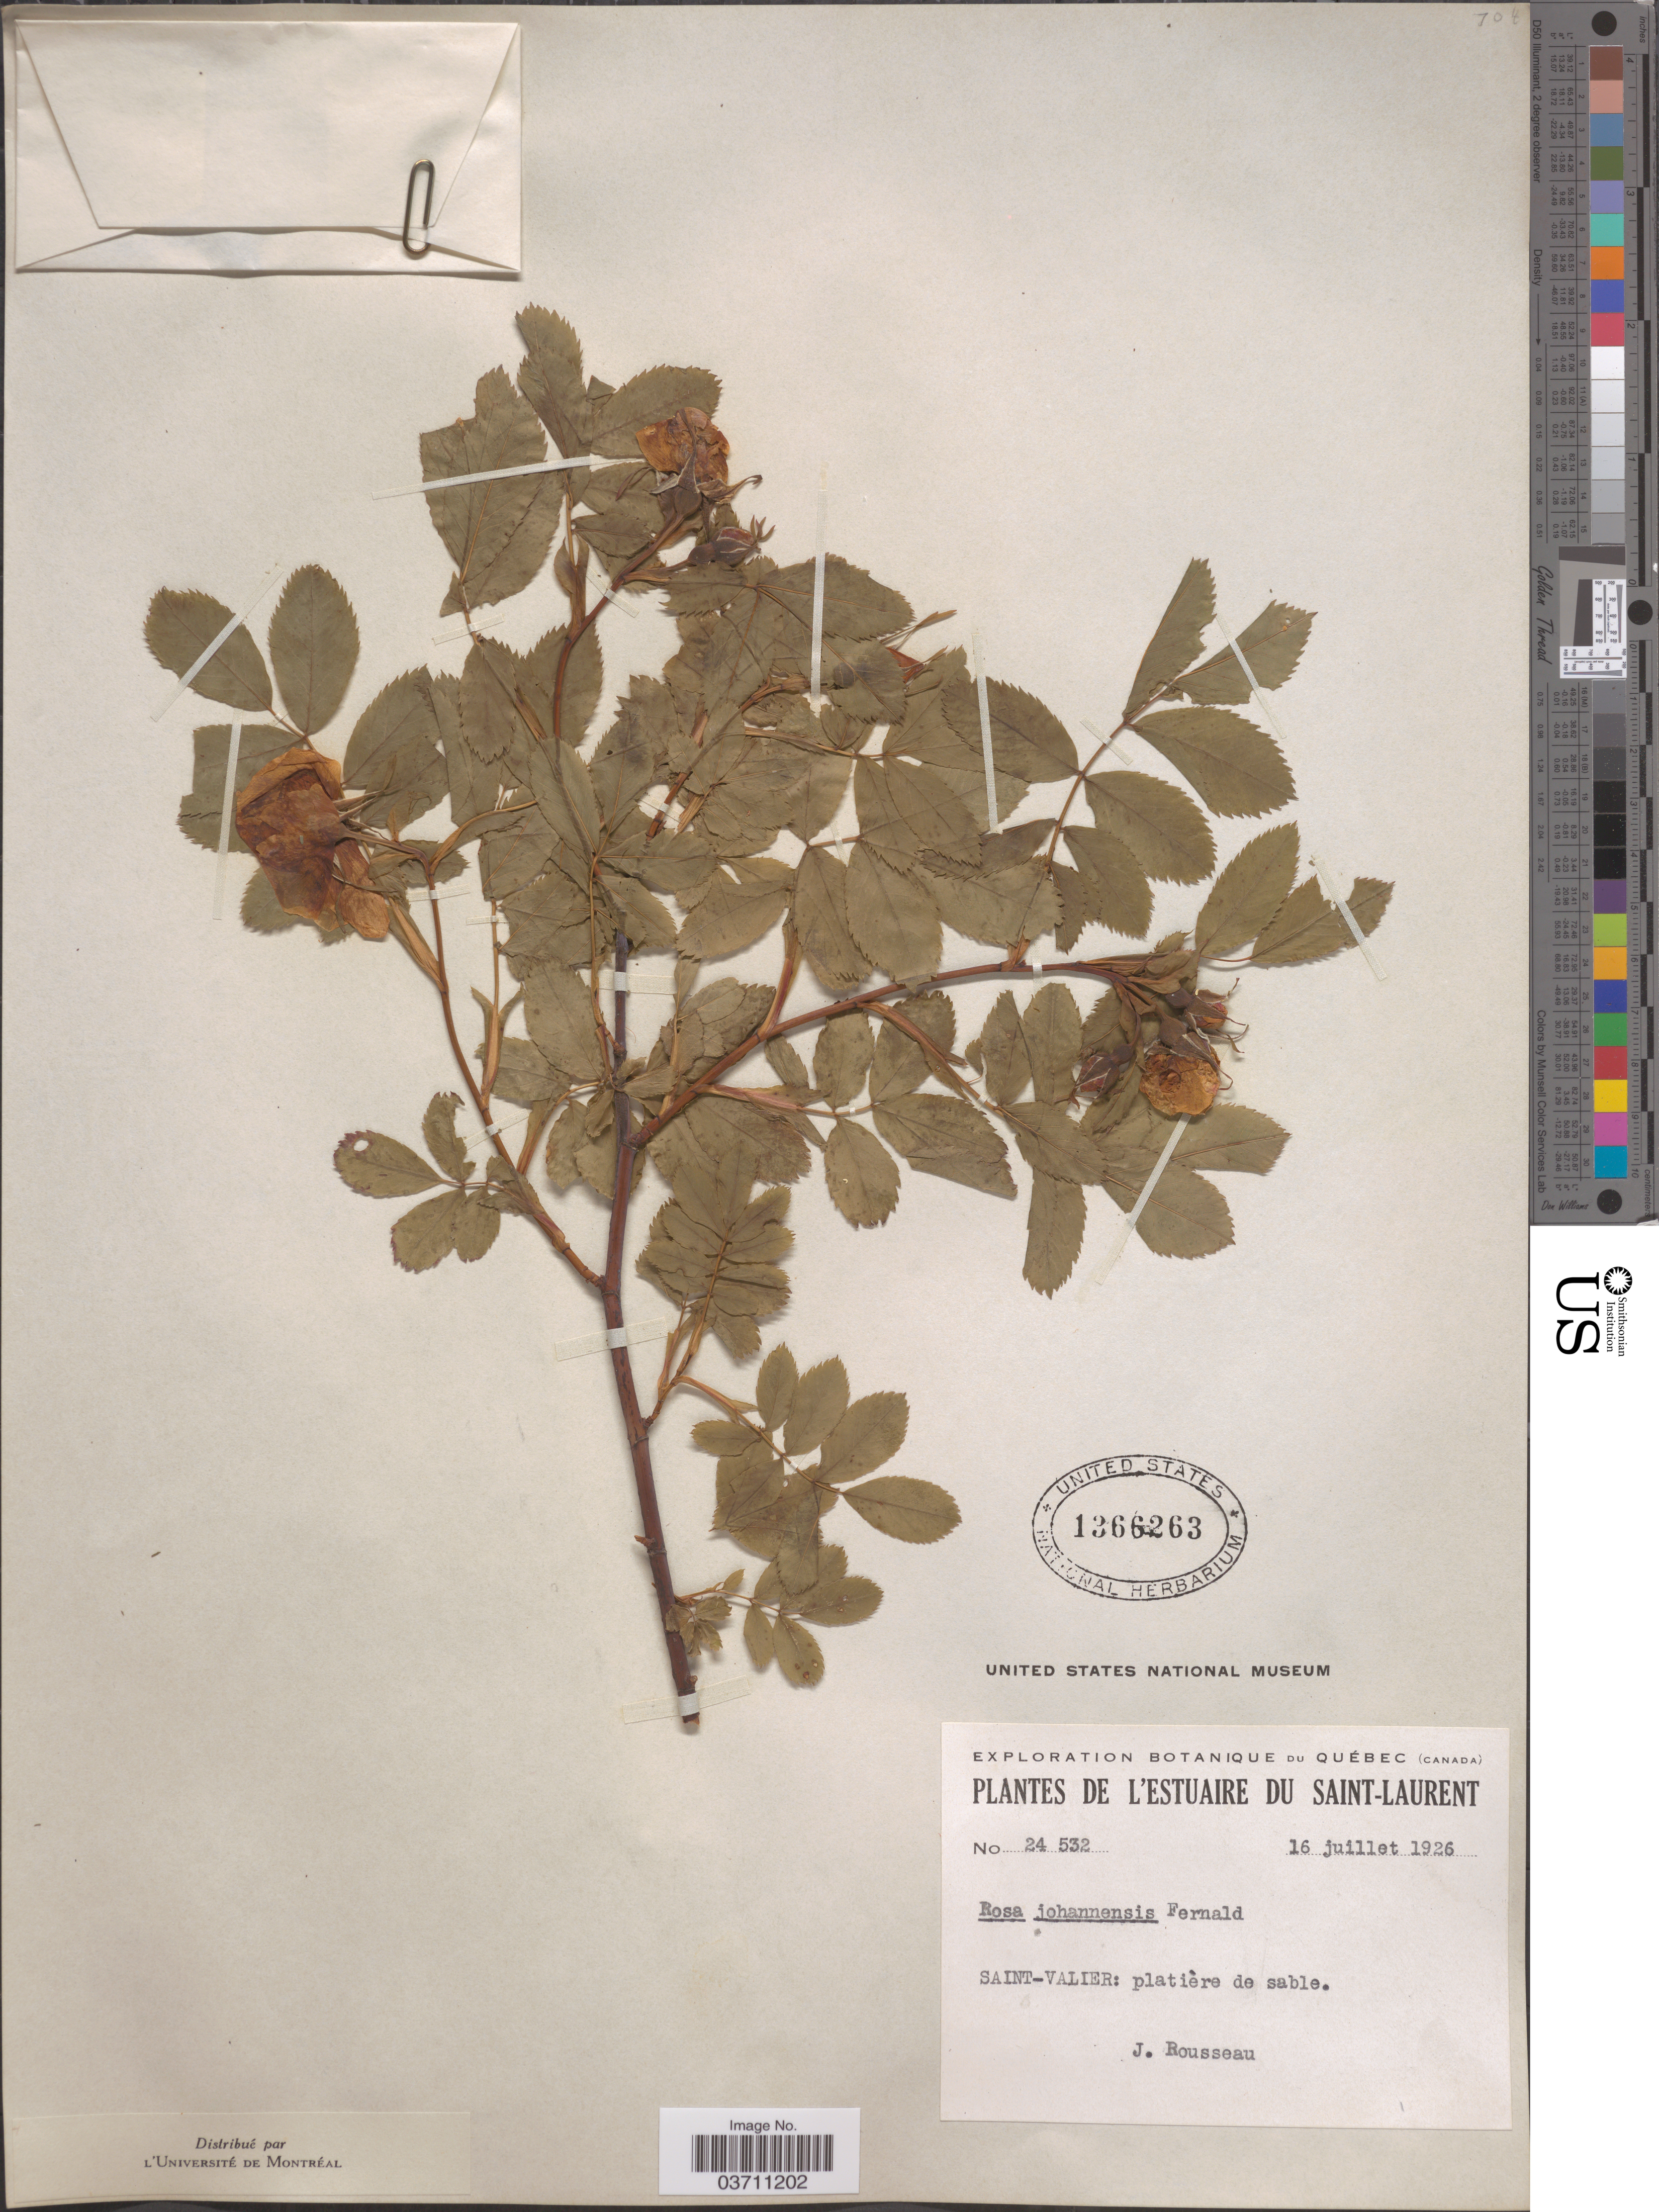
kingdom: Plantae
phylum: Tracheophyta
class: Magnoliopsida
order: Rosales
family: Rosaceae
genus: Rosa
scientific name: Rosa johannensis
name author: Fernald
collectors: J. Rousseau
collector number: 24532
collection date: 1926-07-16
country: Canada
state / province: Quebec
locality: L'Estuaire du Saint-Laurent. Saint-Valier: platière de sable.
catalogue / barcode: US 1366263